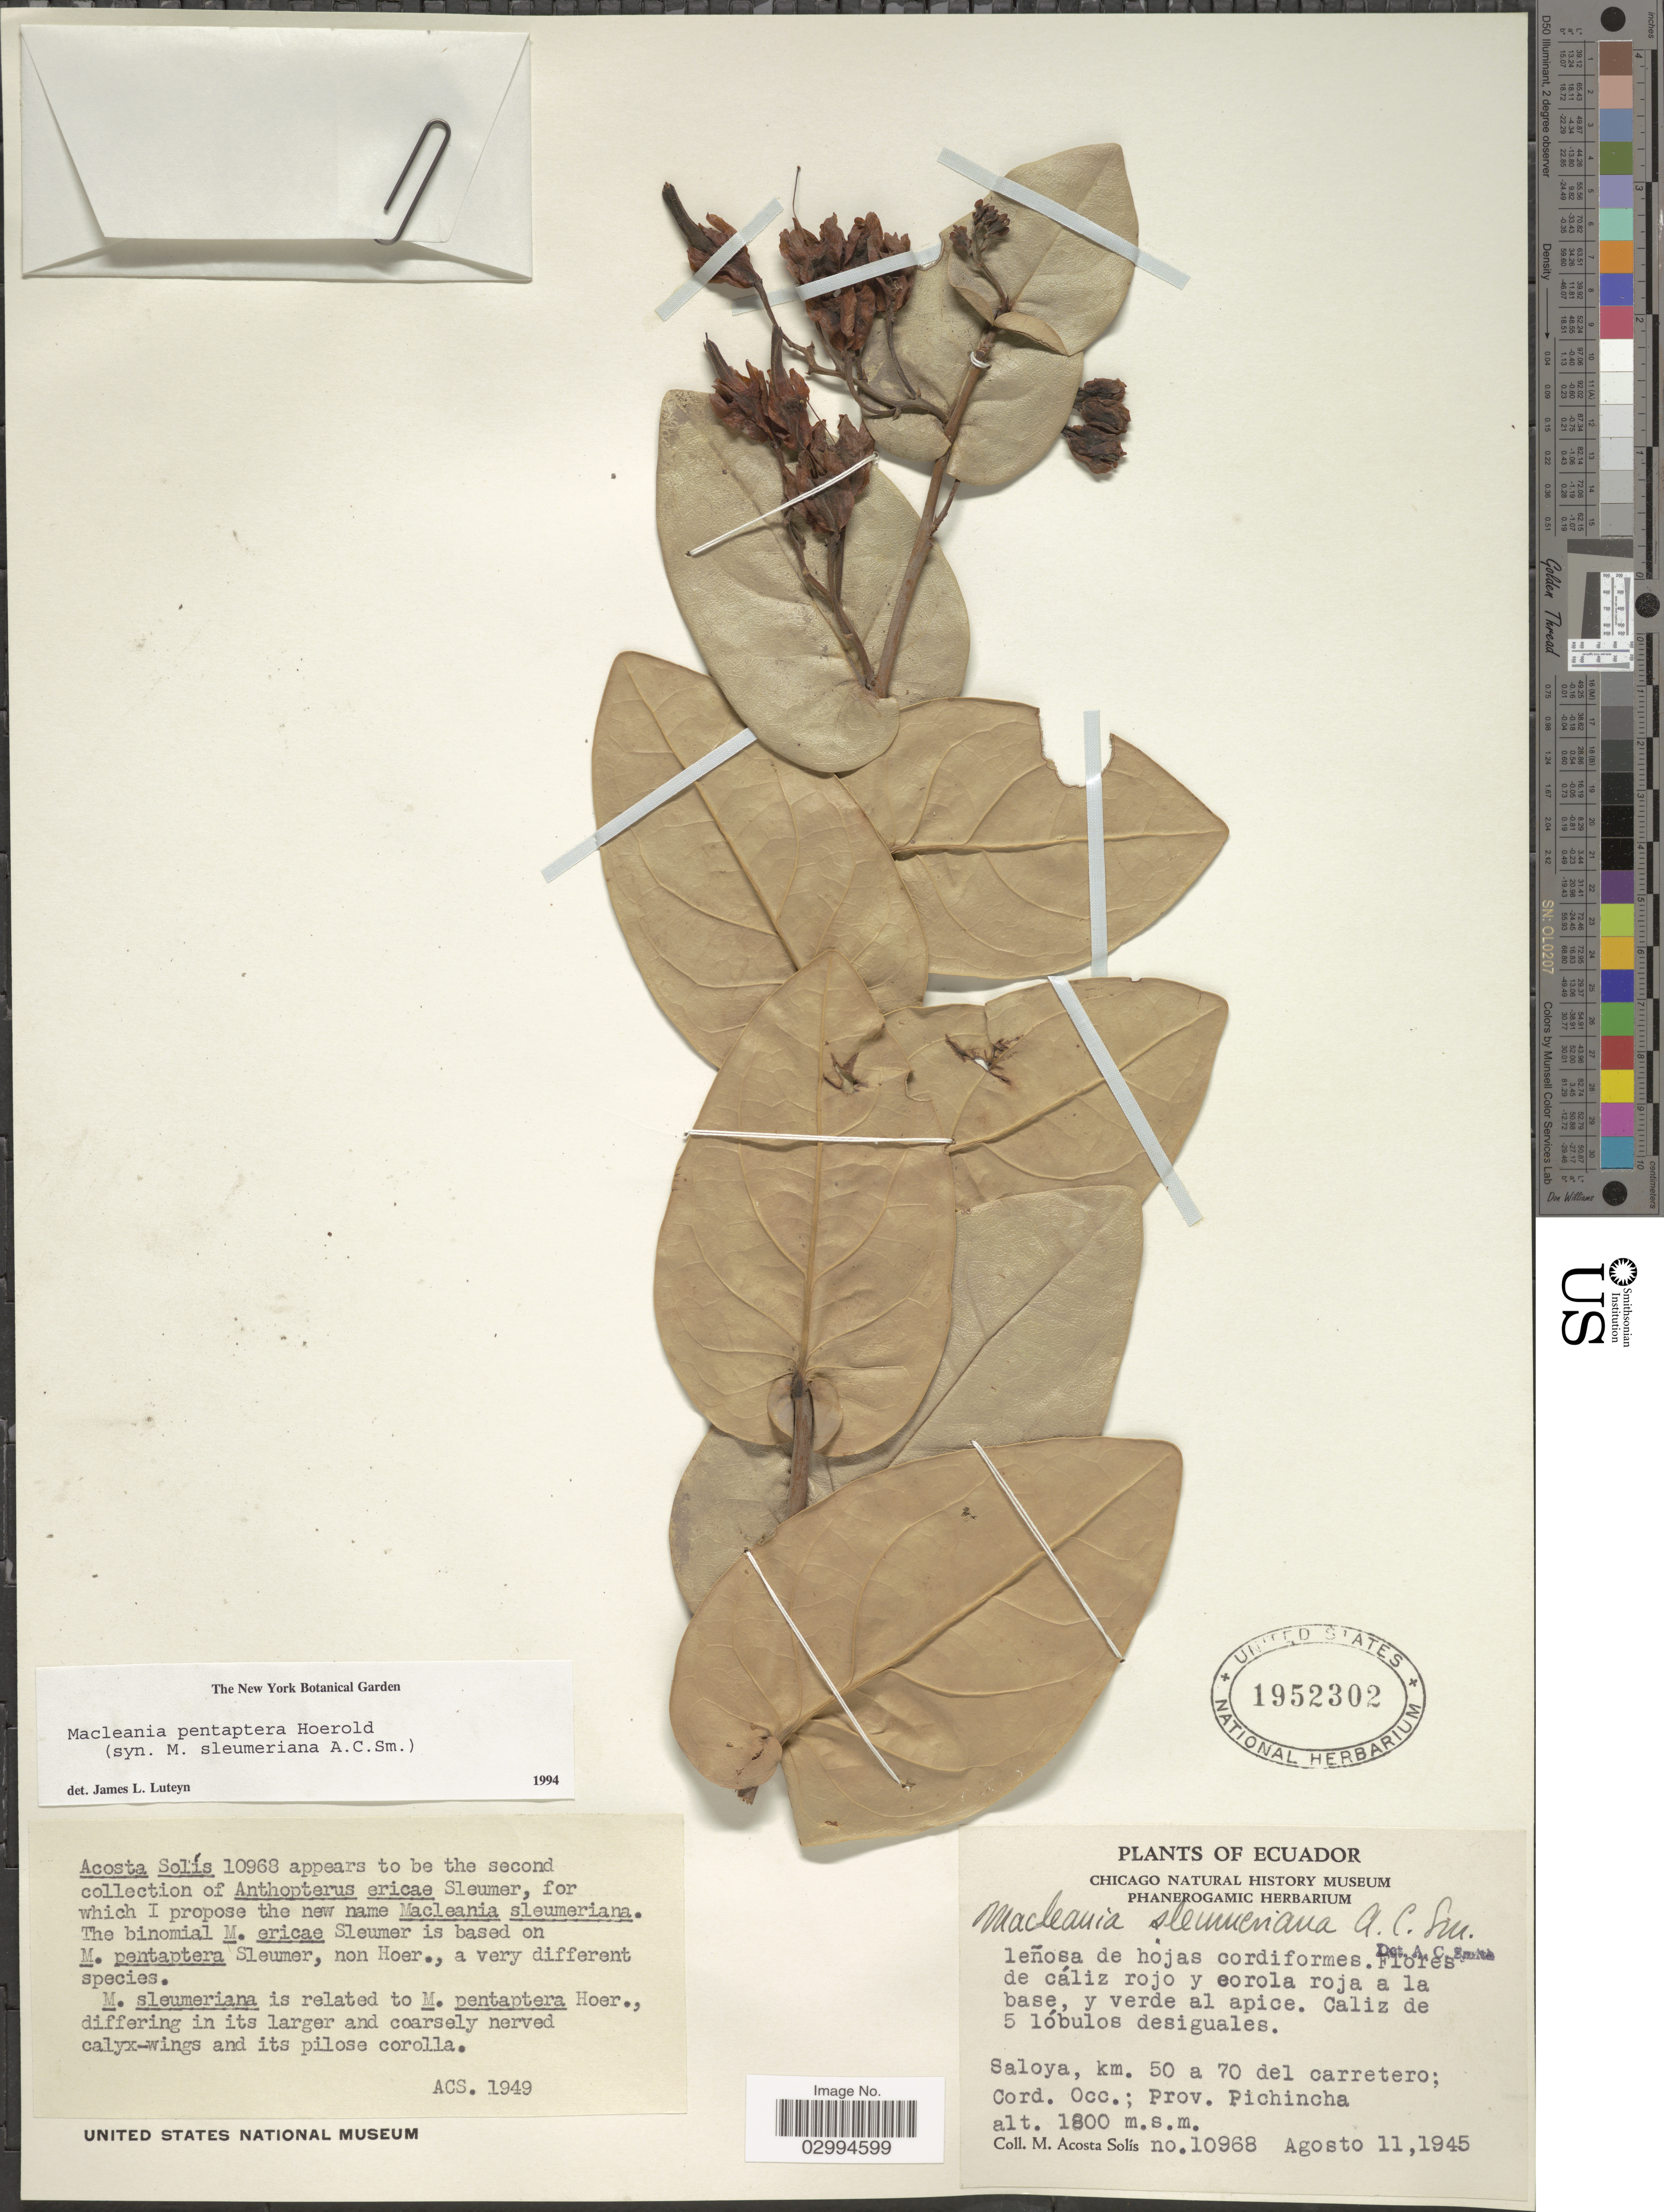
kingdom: Plantae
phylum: Tracheophyta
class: Magnoliopsida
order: Ericales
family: Ericaceae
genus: Macleania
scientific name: Macleania pentaptera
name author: Hoerold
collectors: M. Acosta Solis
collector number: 10968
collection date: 1945-08-11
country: Ecuador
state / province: Pichincha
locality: Saloya, km. 50 a 70 del carretero; Cord. Occ.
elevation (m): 1800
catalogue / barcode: US 1952302